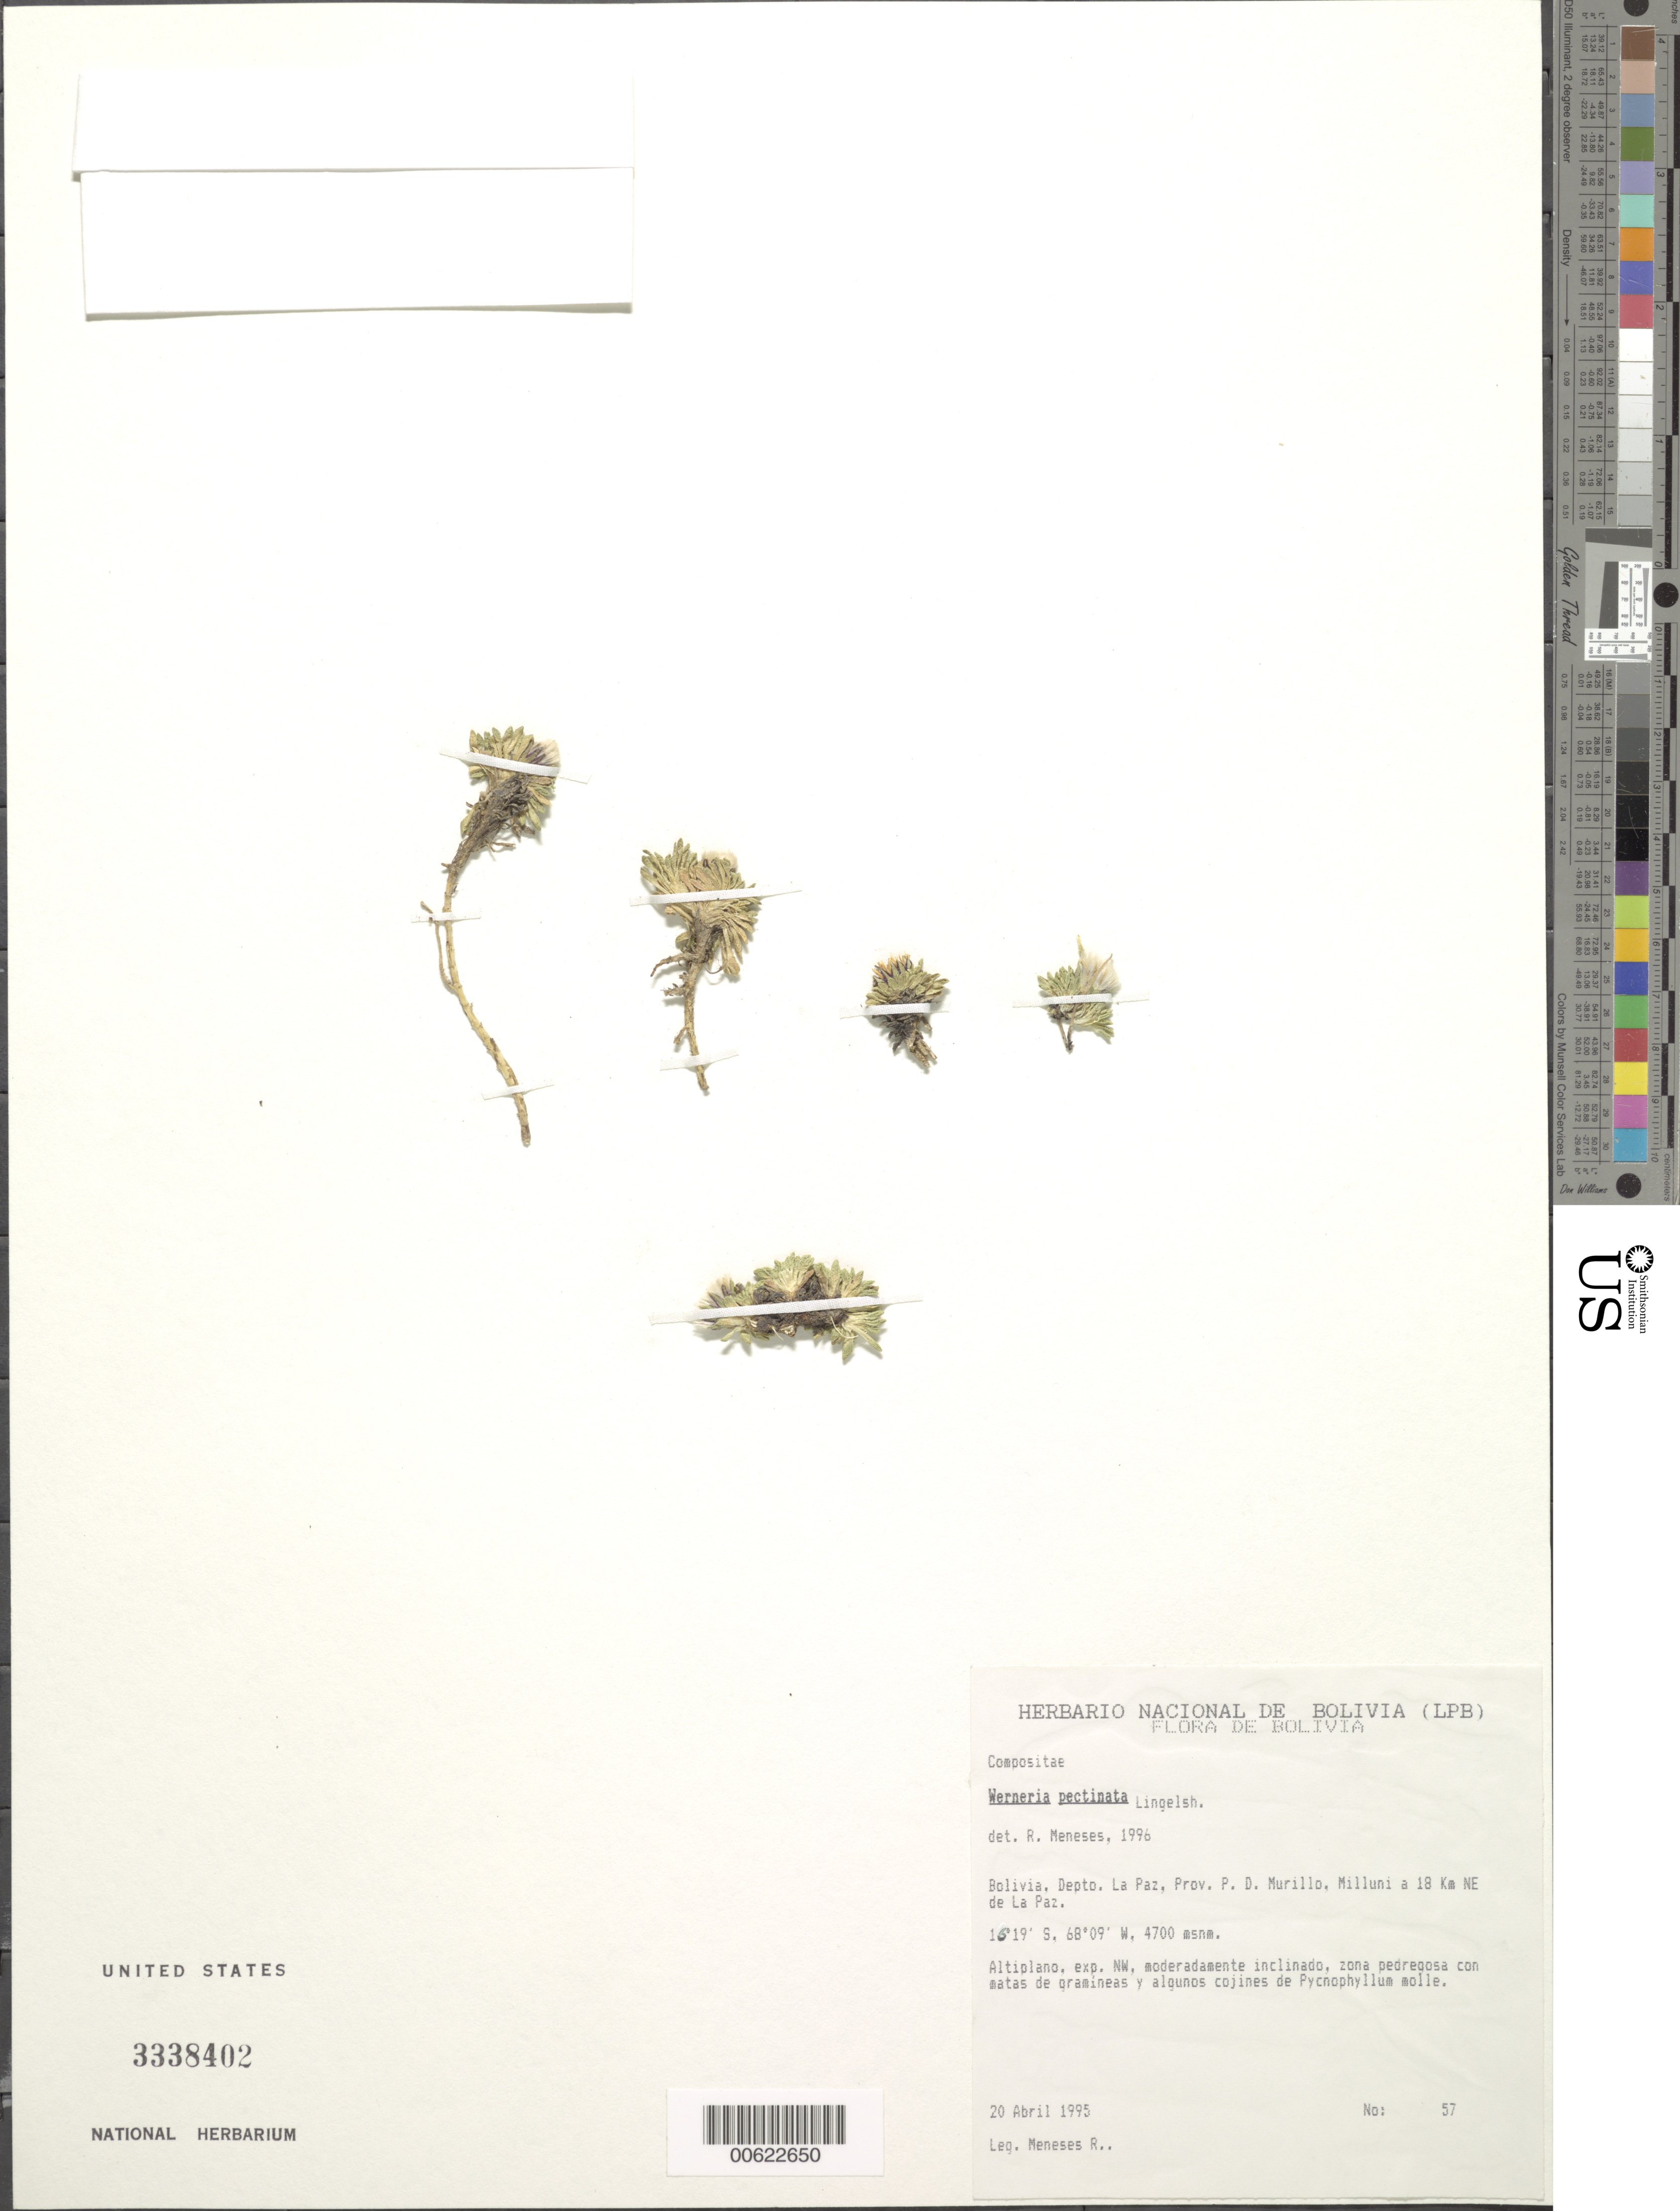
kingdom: Plantae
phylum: Tracheophyta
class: Magnoliopsida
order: Asterales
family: Asteraceae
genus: Werneria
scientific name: Werneria pectinata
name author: Lingelsh.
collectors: R. Meneses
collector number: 57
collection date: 1995-04-20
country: Bolivia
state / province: La Paz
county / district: Murillo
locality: Prov. P.D. Murillo, Milluni a 18 km NE de La Paz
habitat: Altiplano, exp. NW, moderadamente inclinado, zona pedregosa con matas de gramineas y algunos cojines de Pycnophllum molle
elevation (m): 4700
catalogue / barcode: US 3338402